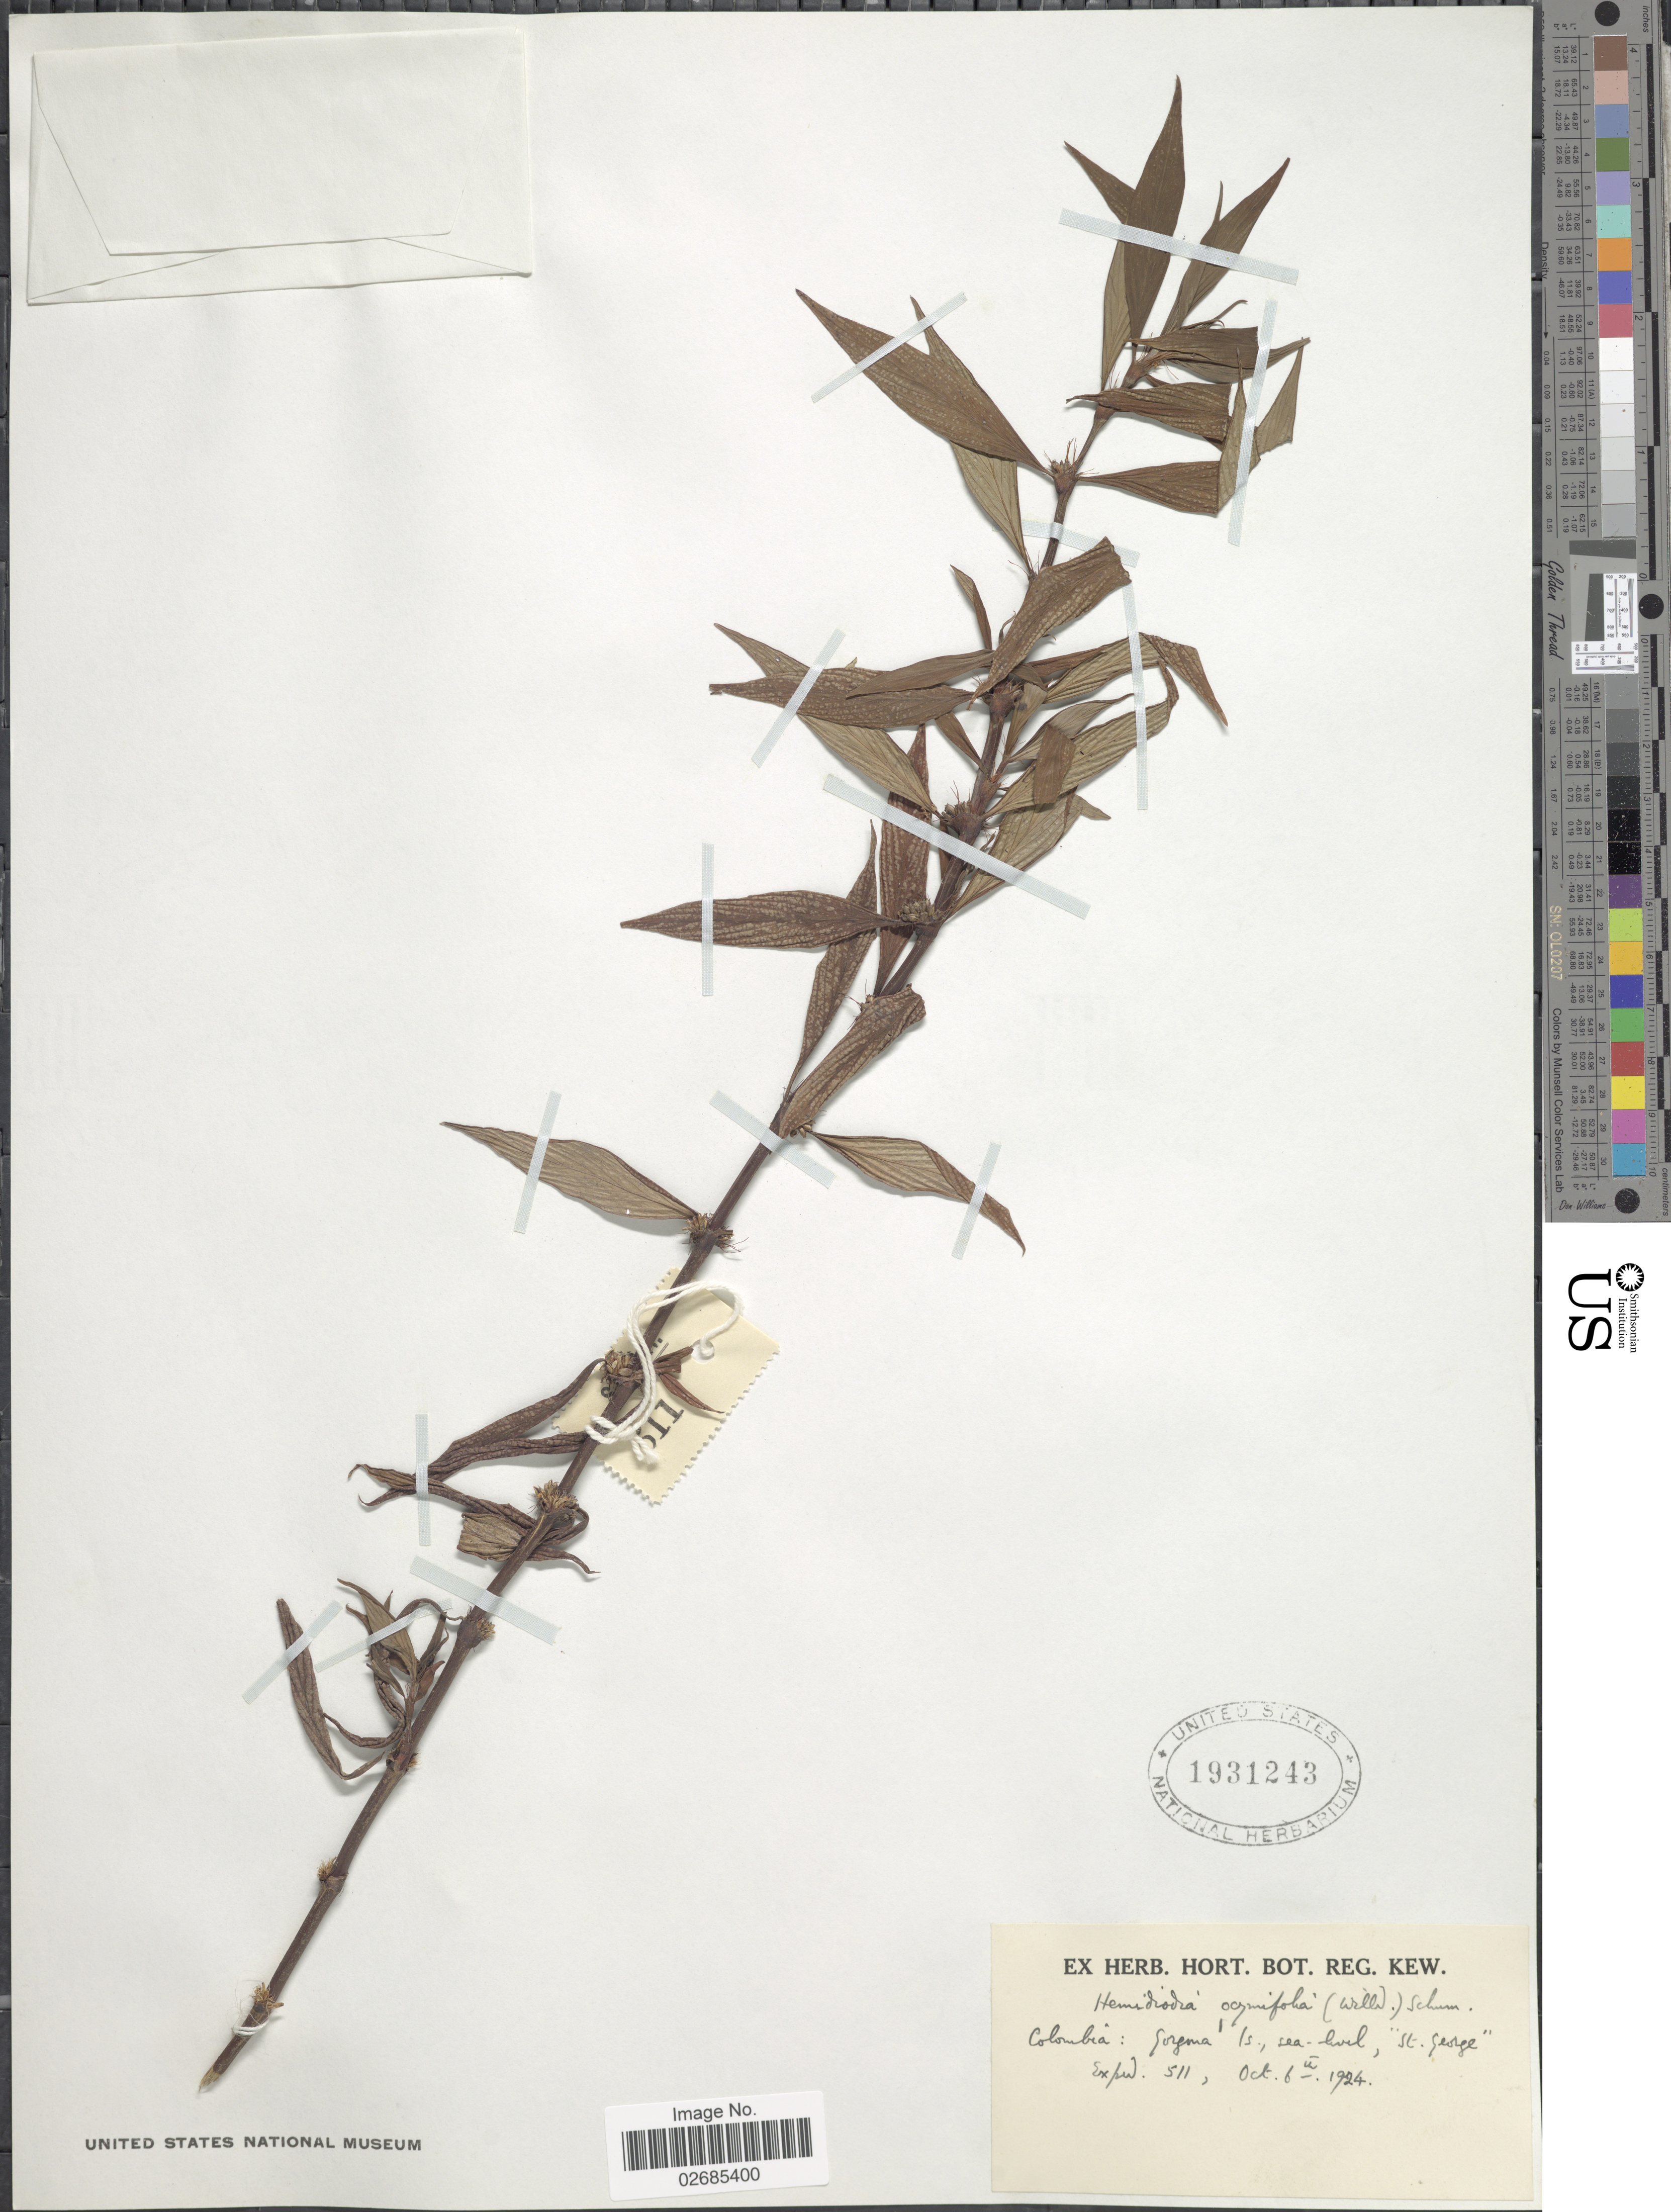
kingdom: Plantae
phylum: Tracheophyta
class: Magnoliopsida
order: Gentianales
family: Rubiaceae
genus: Hemidiodia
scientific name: Hemidiodia ocimifolia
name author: (Willd.) K. Schum.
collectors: St. George Exped.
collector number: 511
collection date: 1924-10-06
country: Colombia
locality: Gorgona Is.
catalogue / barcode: US 1931243